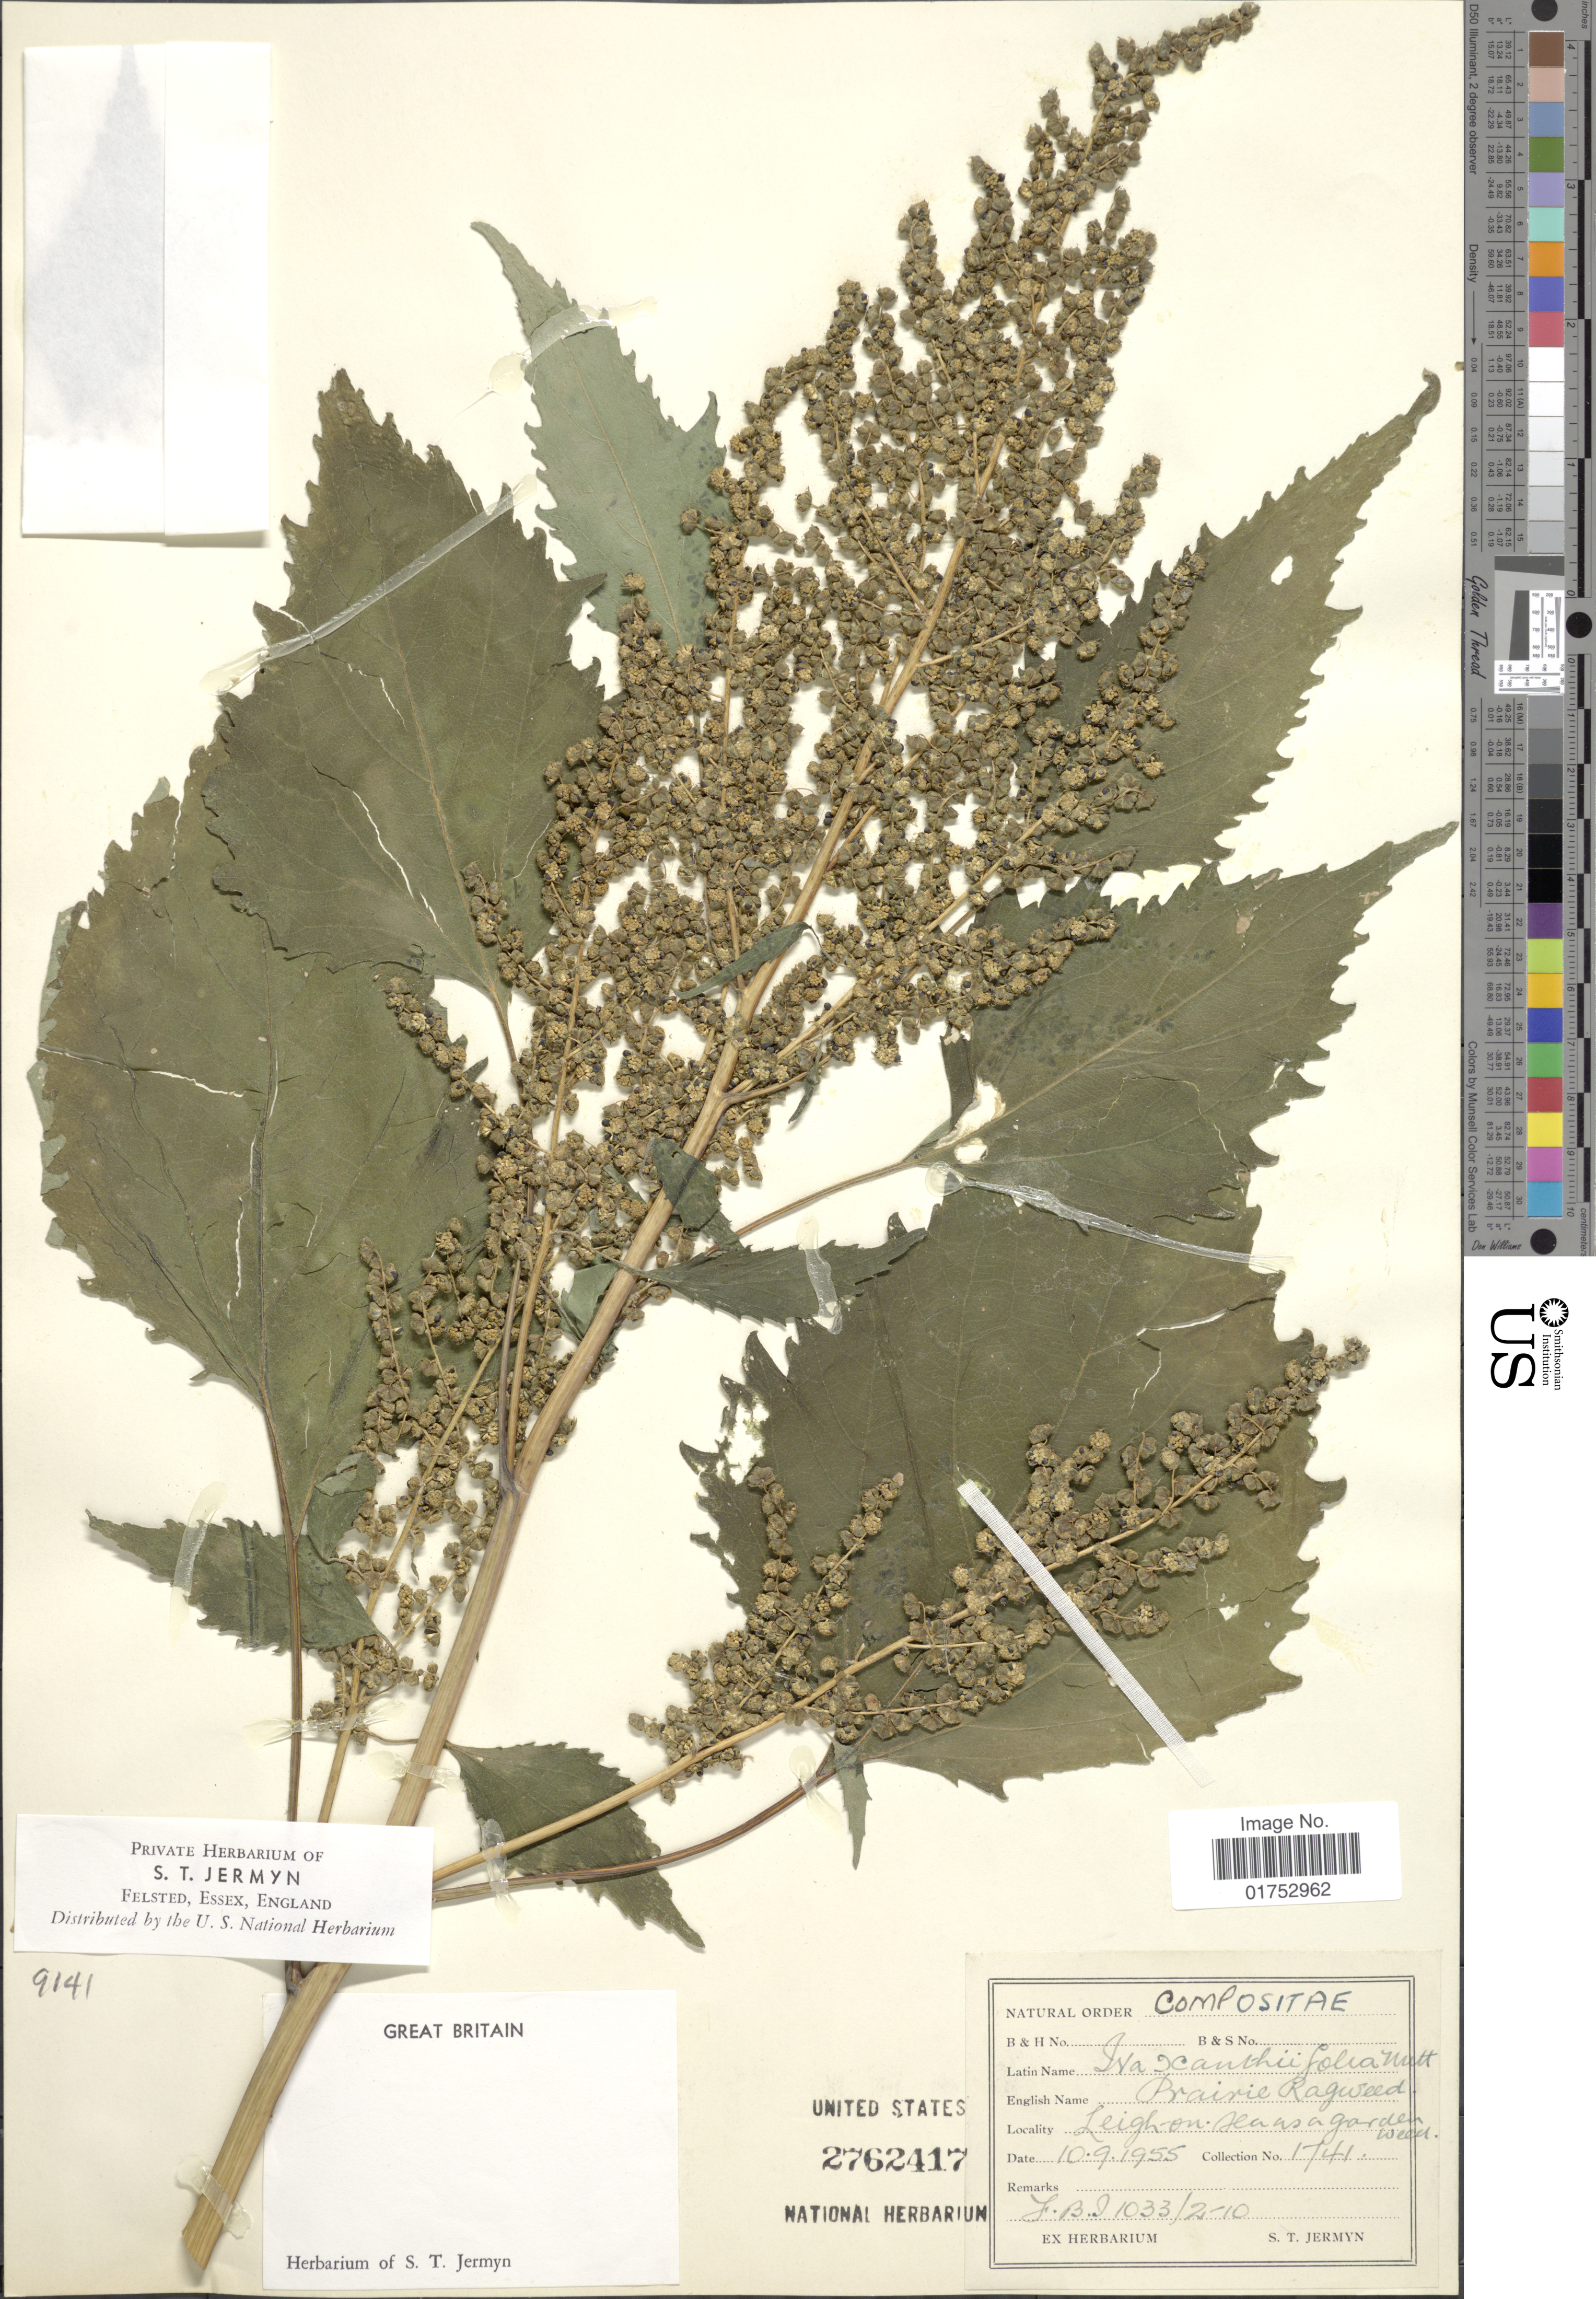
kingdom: Plantae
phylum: Tracheophyta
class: Magnoliopsida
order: Asterales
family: Asteraceae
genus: Iva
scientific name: Iva xanthifolia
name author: Nutt.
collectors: ex herb. S. T. Jermyn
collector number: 1741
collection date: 1955-09-10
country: United Kingdom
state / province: England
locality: Great Britain, Leigh-on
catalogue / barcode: US 2762417